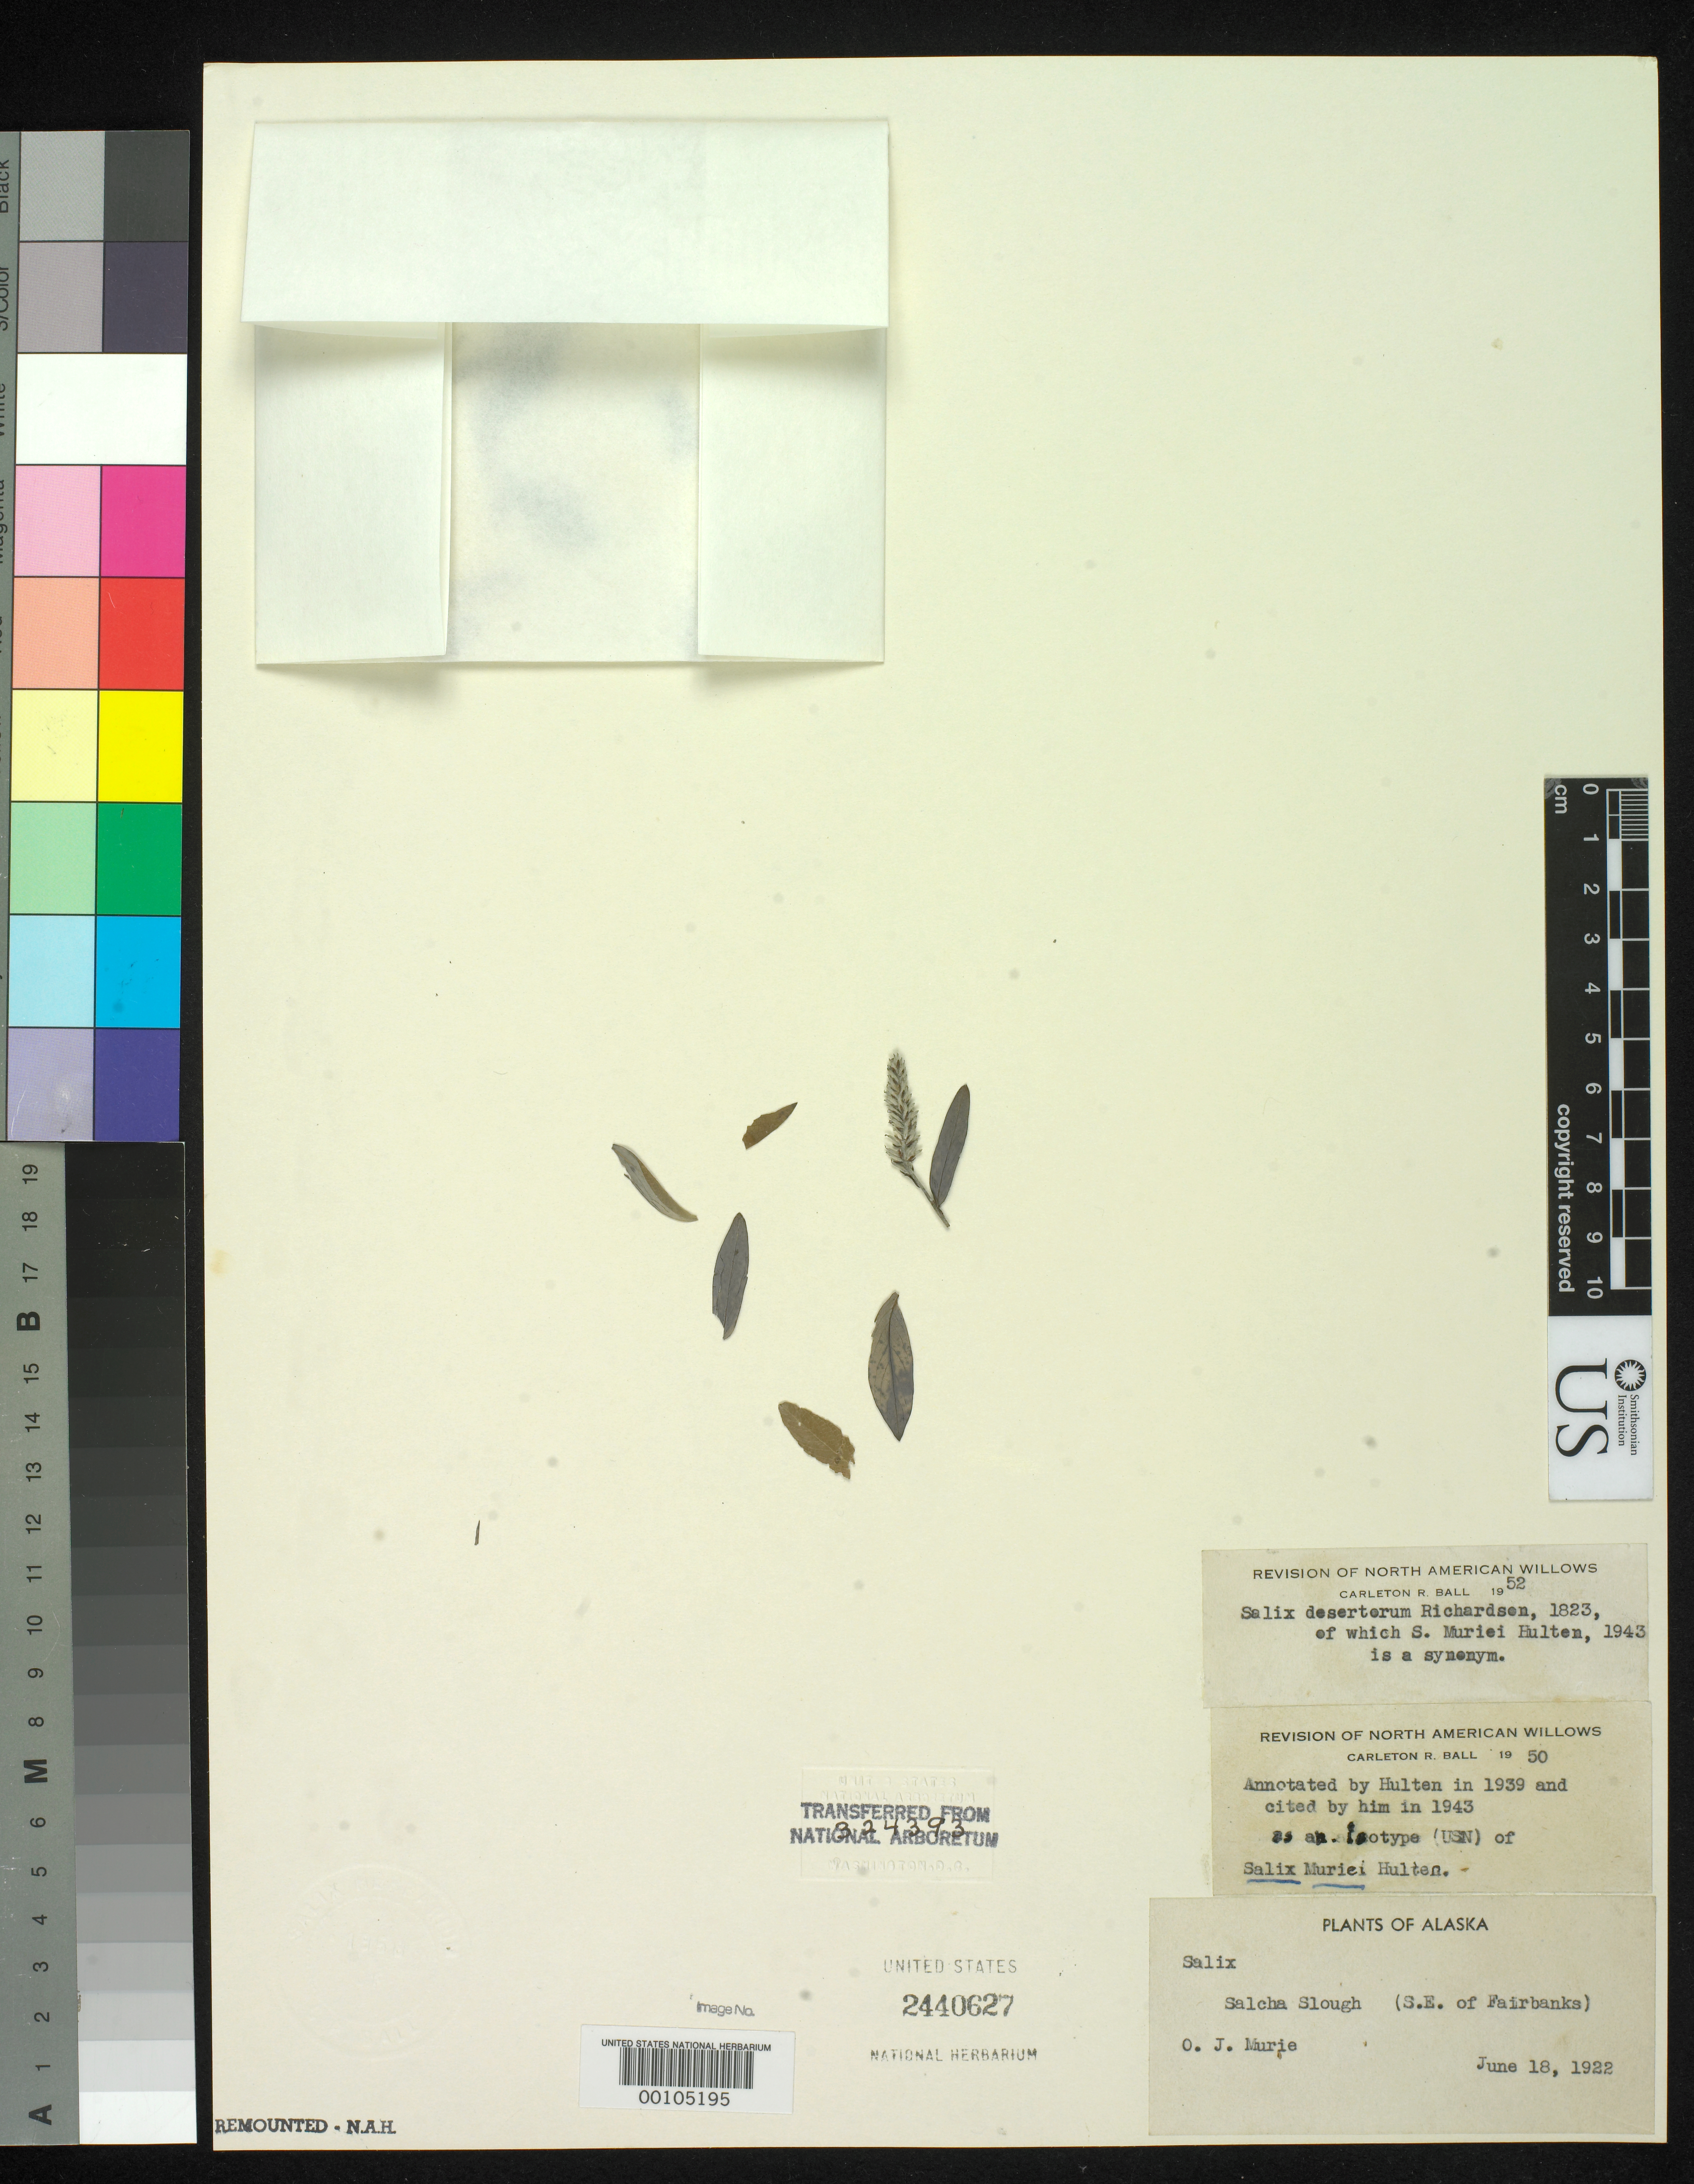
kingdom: Plantae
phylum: Tracheophyta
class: Magnoliopsida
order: Malpighiales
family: Salicaceae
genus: Salix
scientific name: Salix muriei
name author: Hultén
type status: Type Fragment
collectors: O. Murie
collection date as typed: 18 Jun 1922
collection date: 1922-06-18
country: United States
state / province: Alaska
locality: Salcha Slough, SE of Fairbanks.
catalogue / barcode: US 2440627